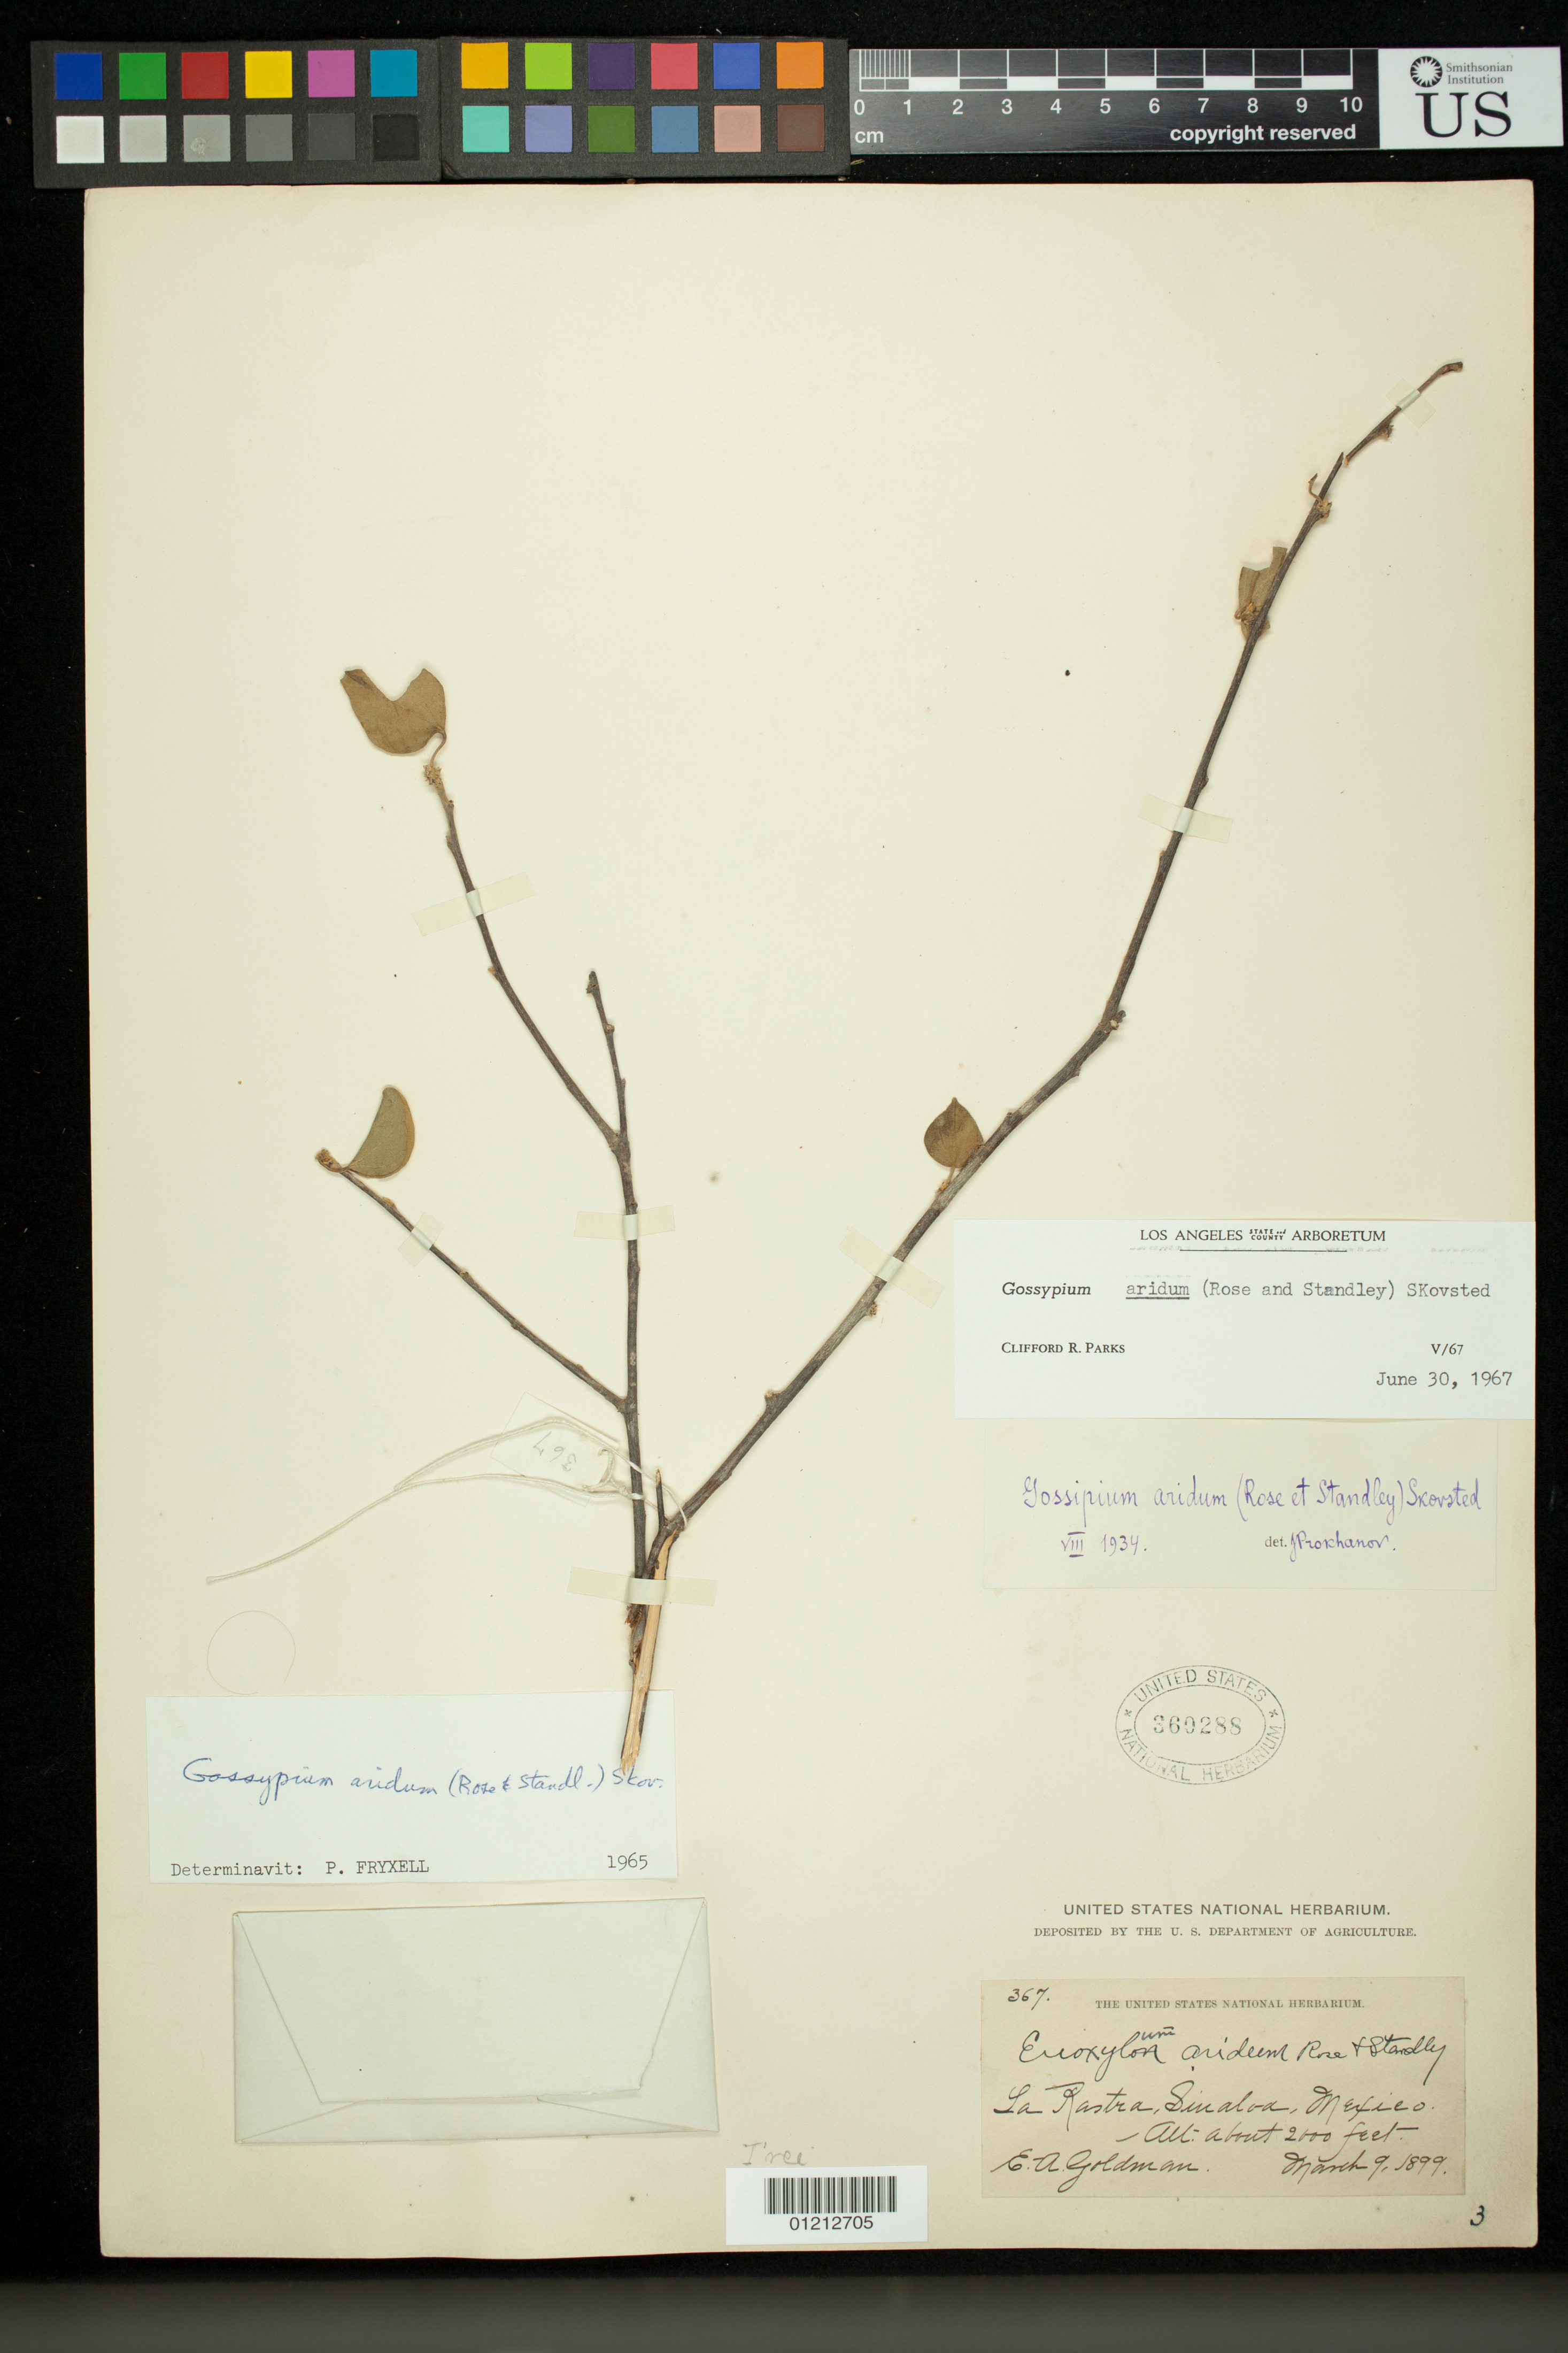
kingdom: Plantae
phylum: Tracheophyta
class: Magnoliopsida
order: Malvales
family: Malvaceae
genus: Gossypium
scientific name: Gossypium aridum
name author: (Rose & Standl.) Skovsted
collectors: E. A. Goldman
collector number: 367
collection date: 1899-03-09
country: Mexico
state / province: Sinaloa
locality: La Rastra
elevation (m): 610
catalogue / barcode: US 360288